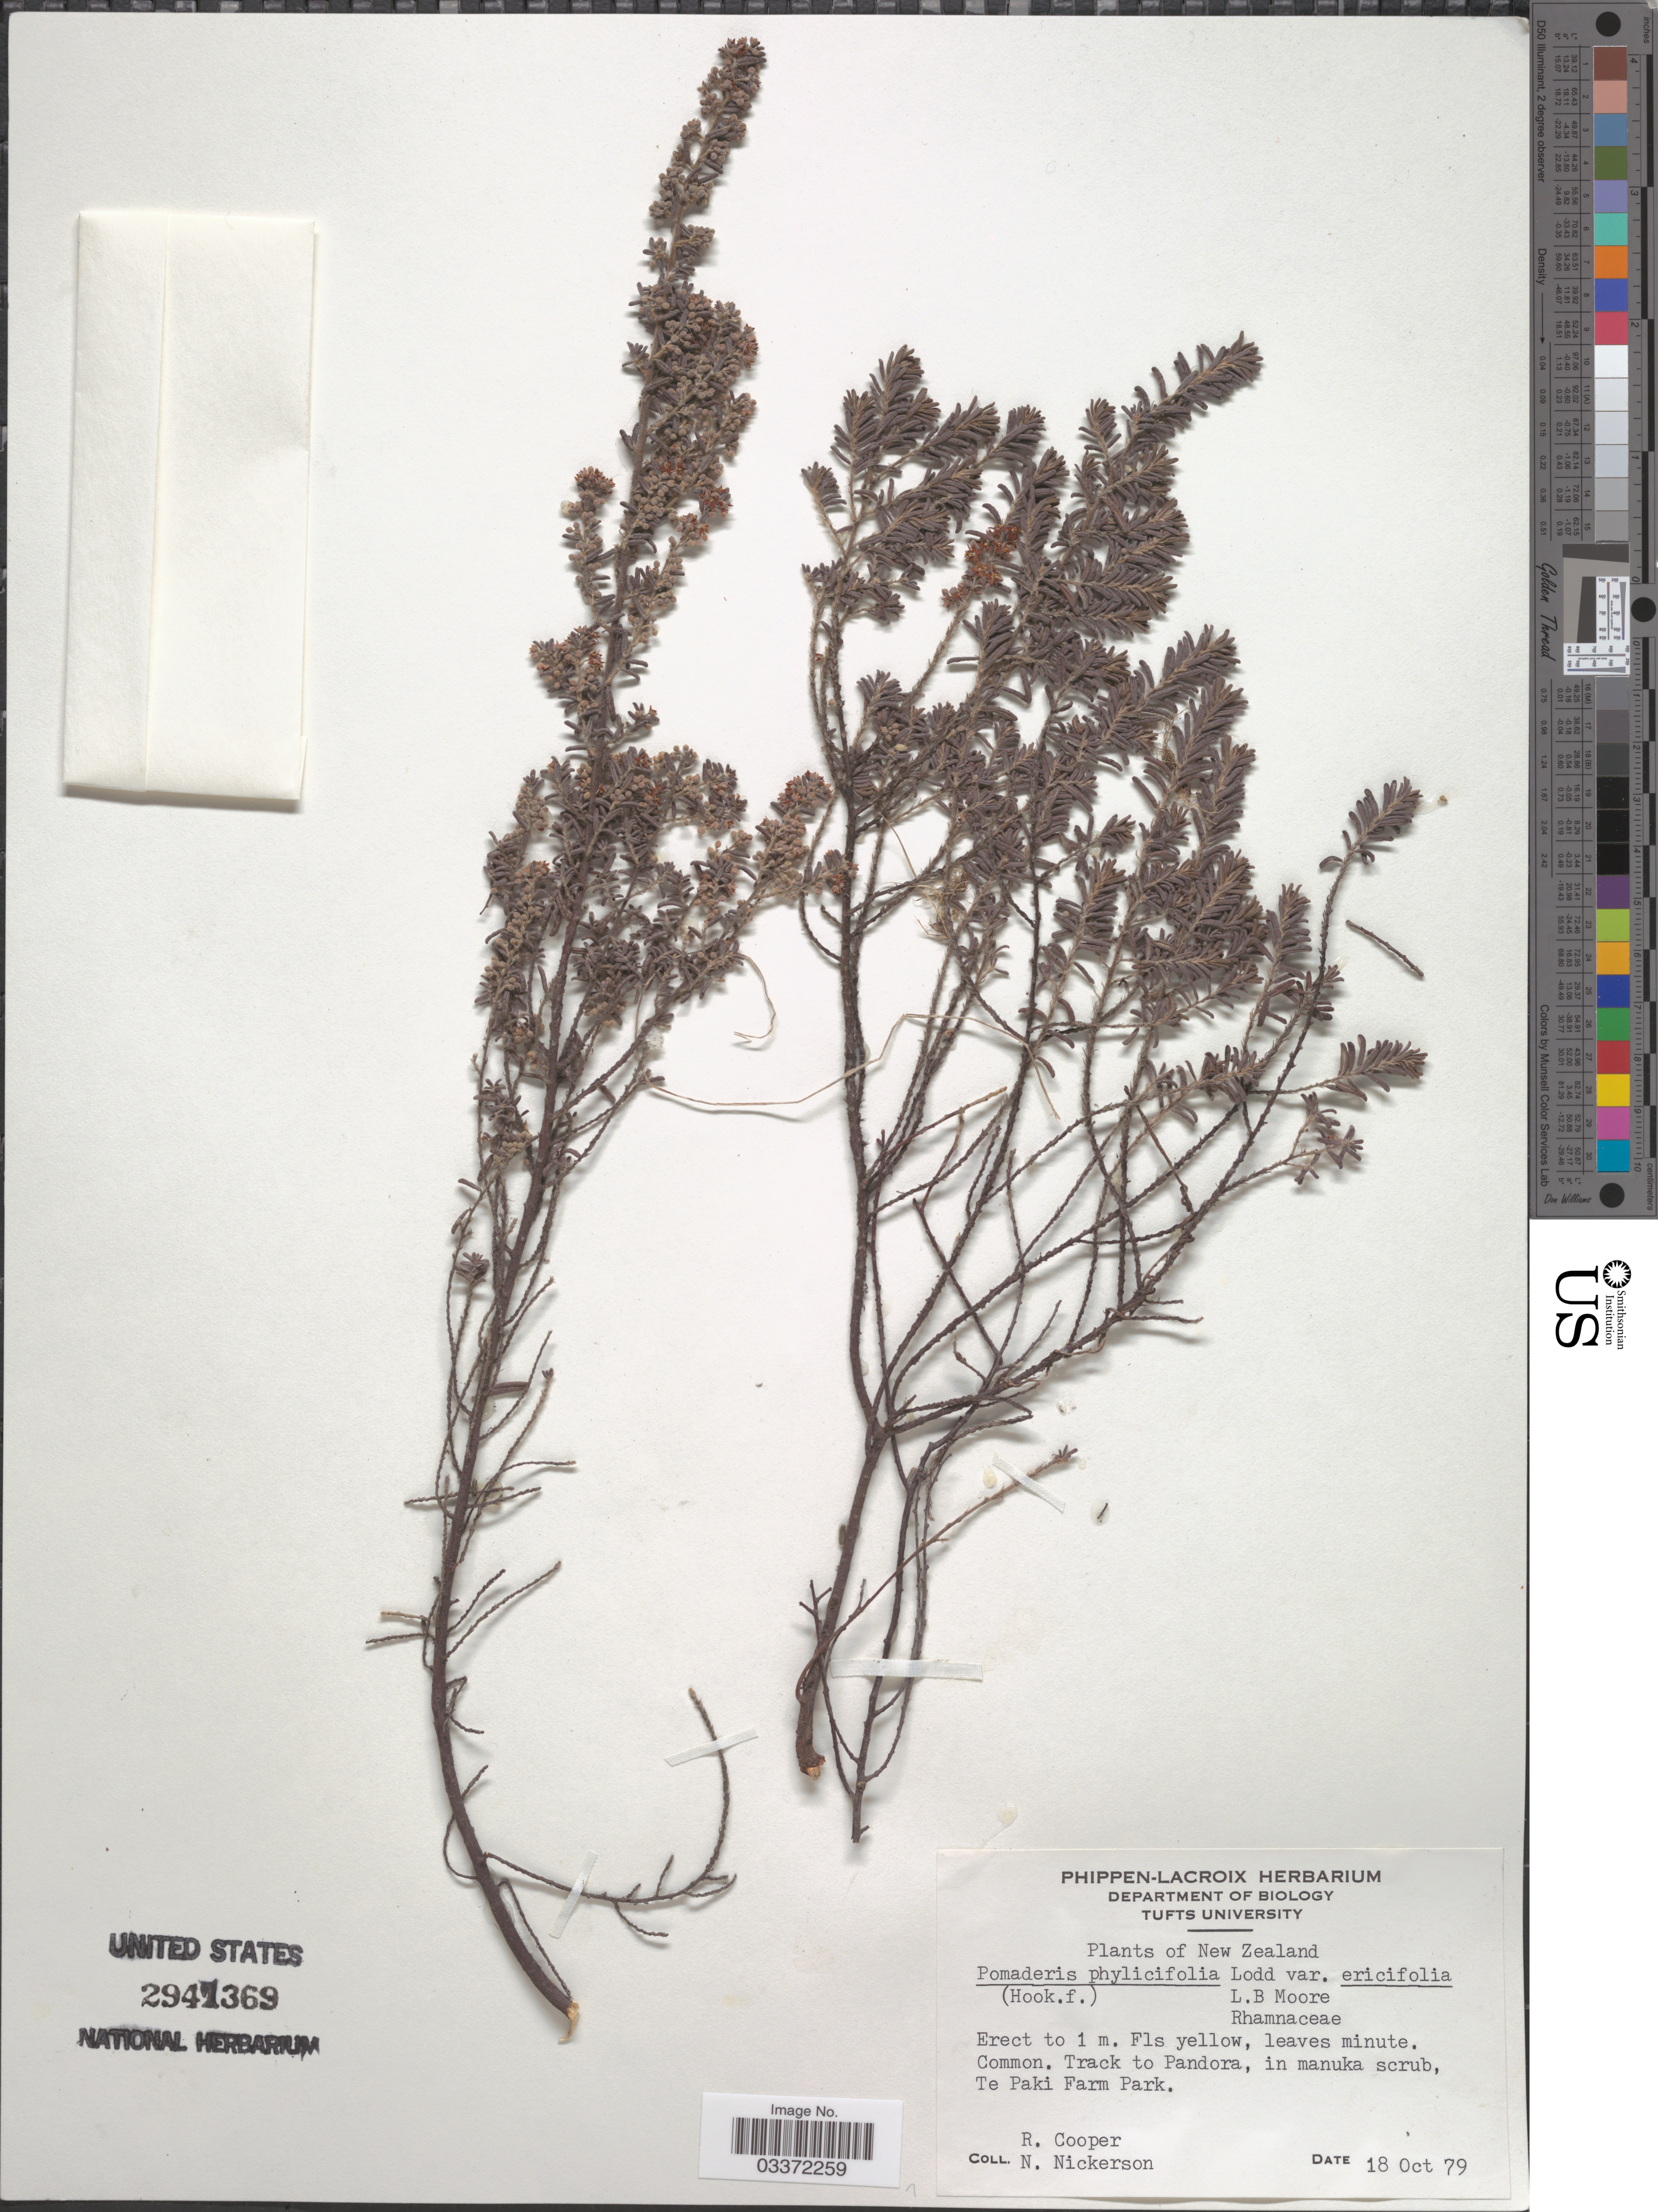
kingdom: Plantae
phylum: Tracheophyta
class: Magnoliopsida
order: Rosales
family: Rhamnaceae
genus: Pomaderris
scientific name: Pomaderris phylicifolia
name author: Link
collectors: R. Cooper & N. Nickerson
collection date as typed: Transcribed d/m/y: 18/10/79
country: New Zealand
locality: Track to Pandora, in manuka scrub, Te Paki Farm Park.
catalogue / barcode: US 2947369